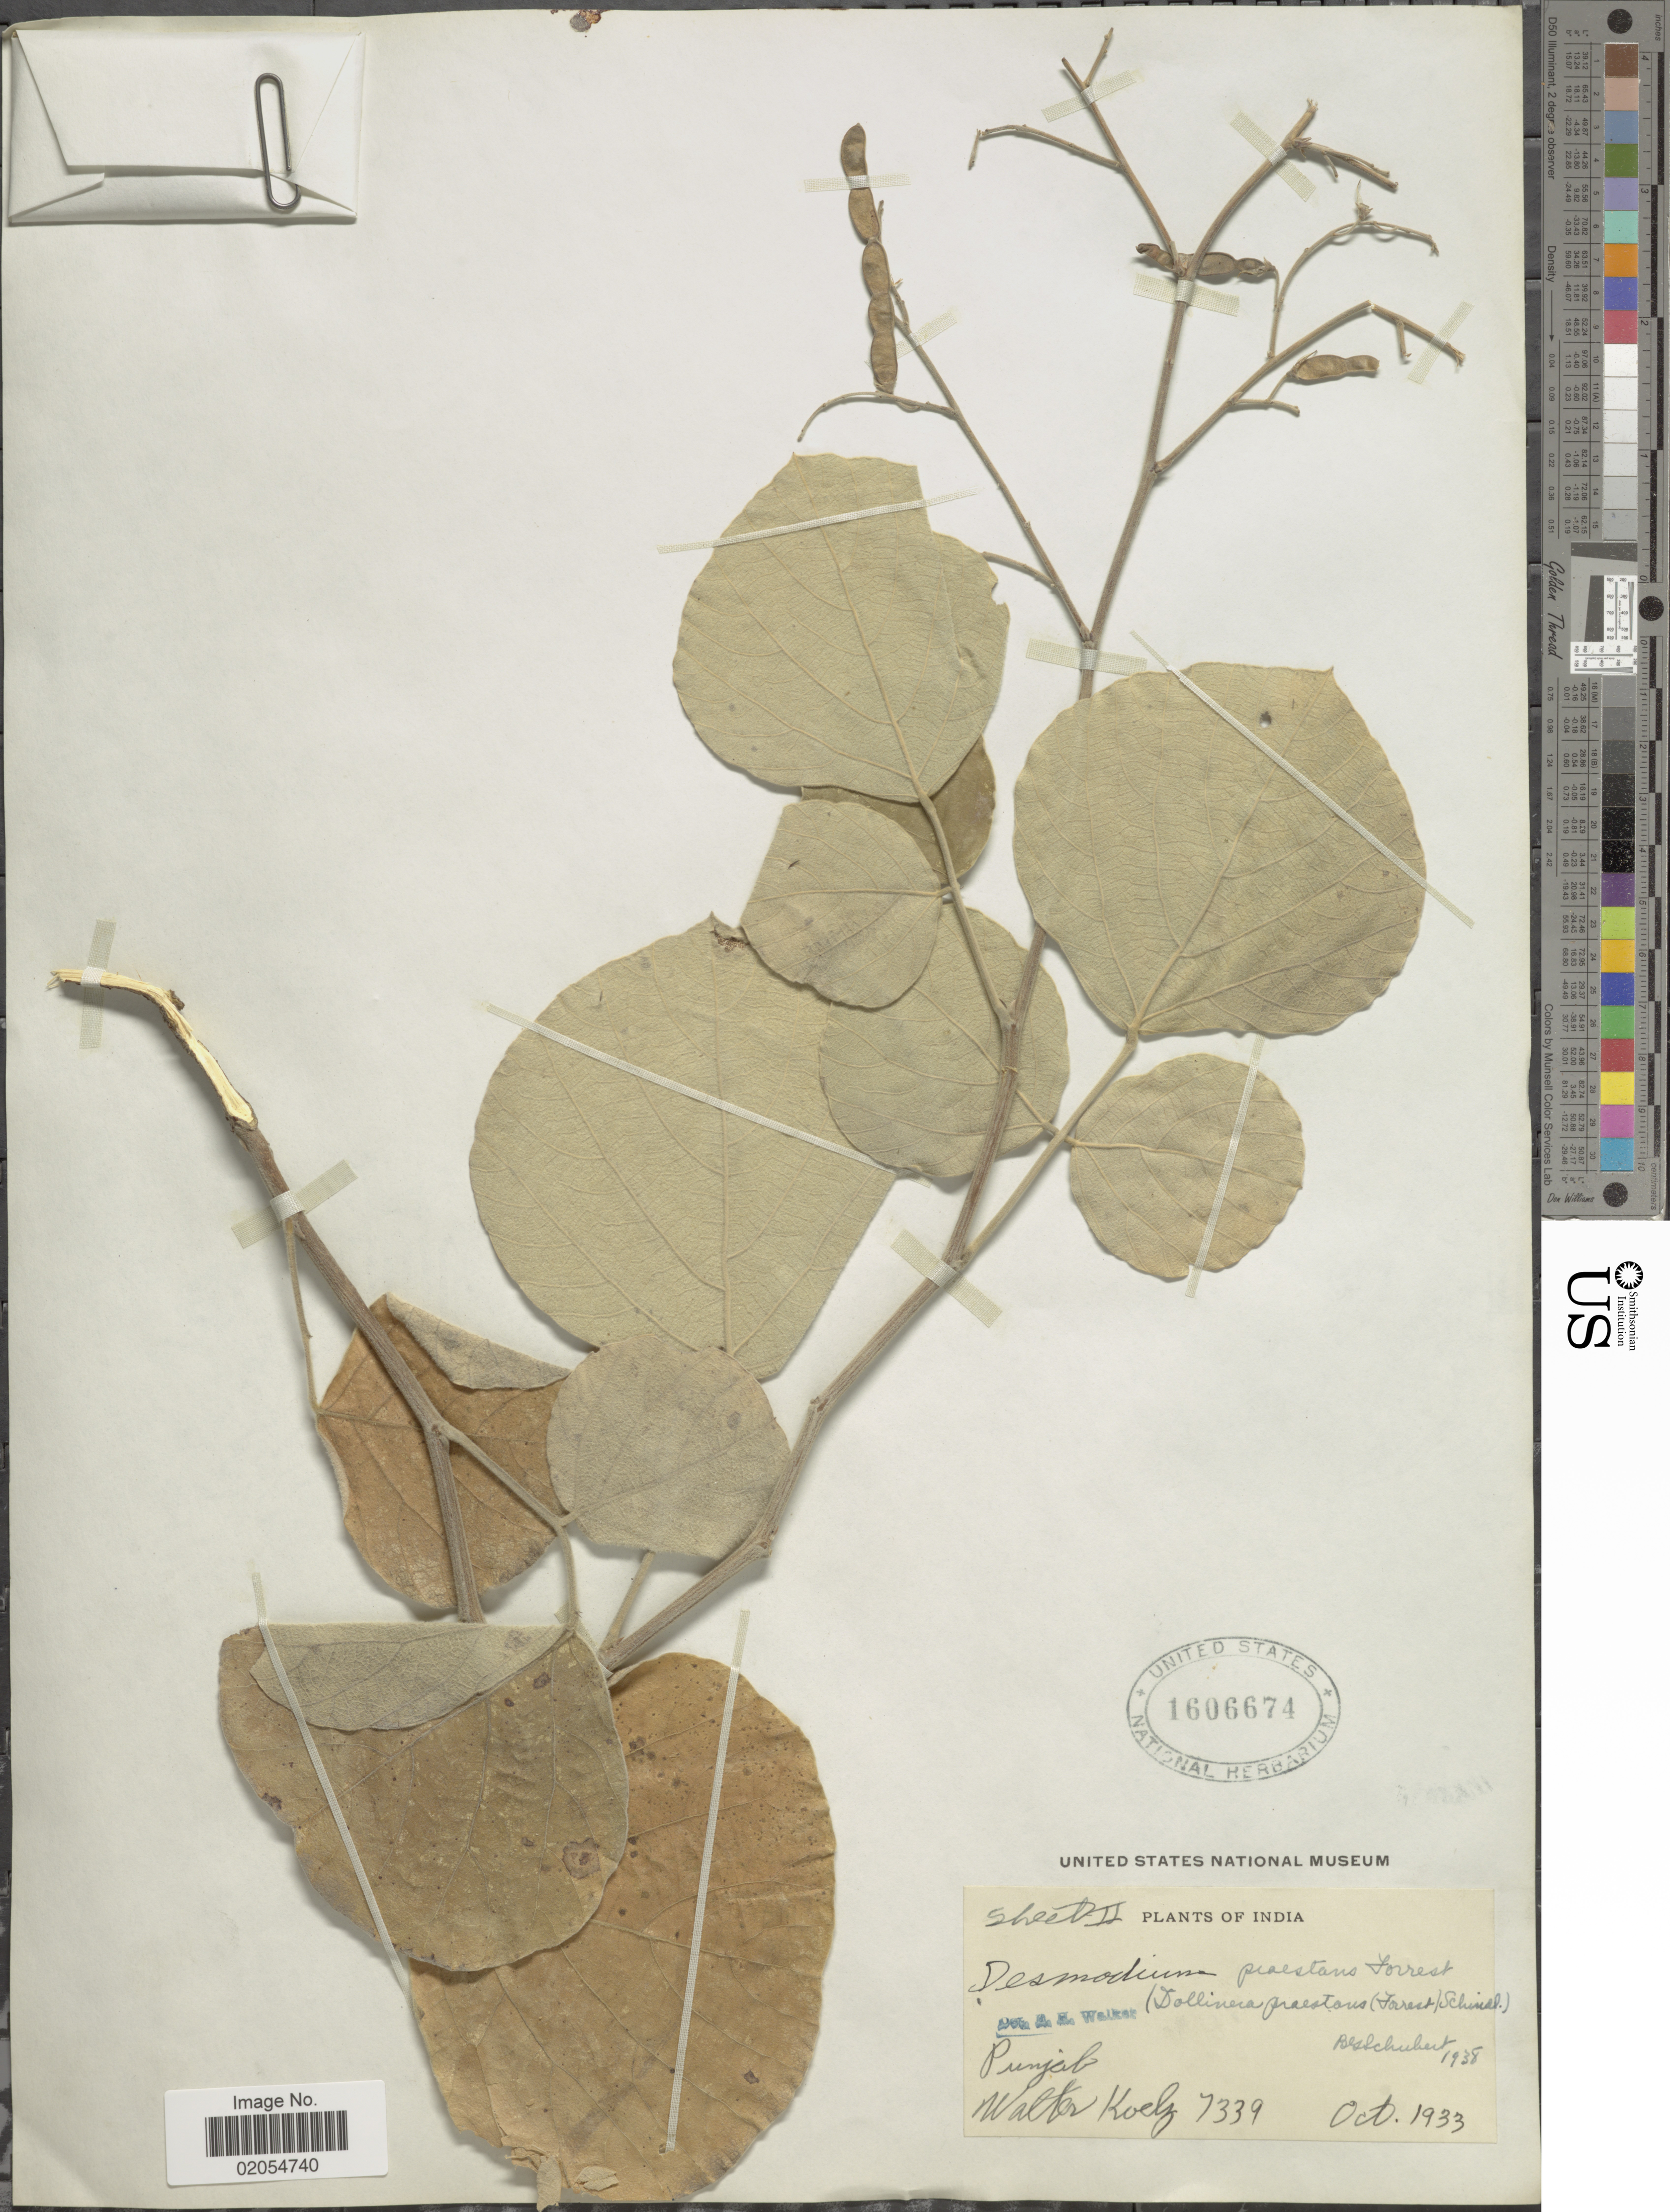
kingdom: Plantae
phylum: Tracheophyta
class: Magnoliopsida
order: Fabales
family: Fabaceae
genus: Sunhangia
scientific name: Sunhangia yunnanensis var. praestans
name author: (Forrest ex W.W. Sm.) H. Ohashi & K. Ohashi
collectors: W. N. Koelz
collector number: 7339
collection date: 1933-10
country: India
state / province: Punjab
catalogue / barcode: US 1606674